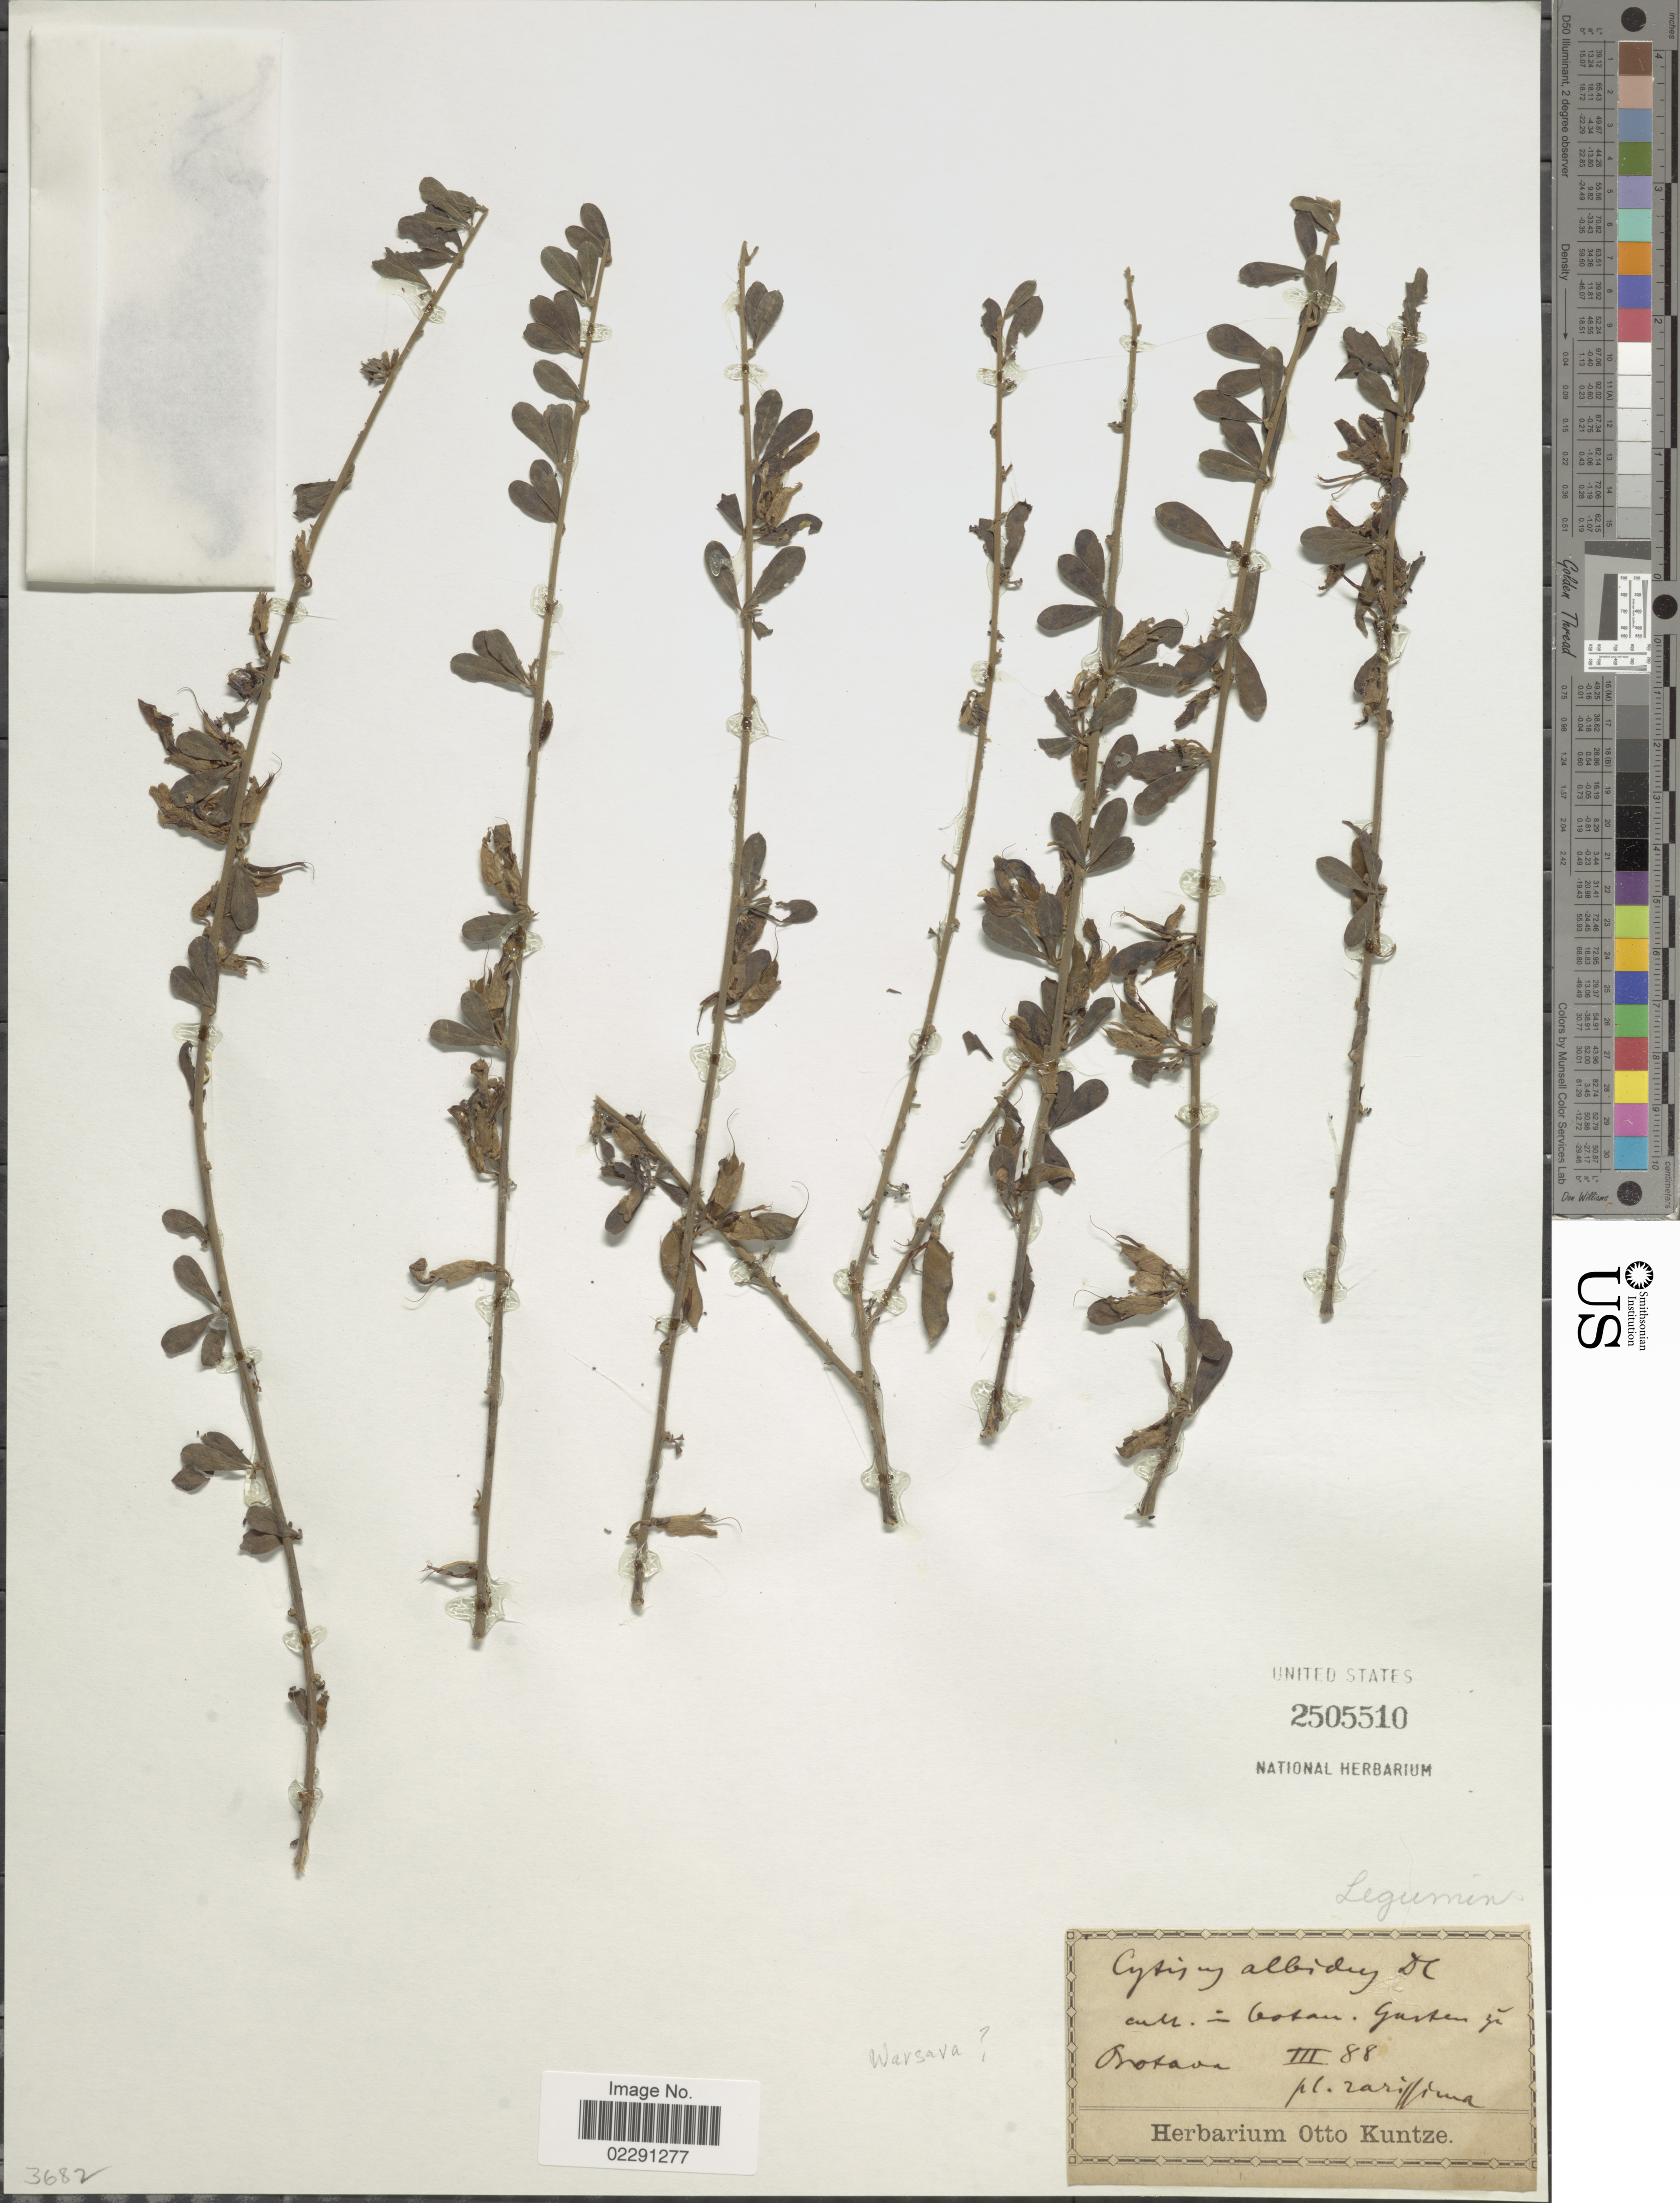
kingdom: Plantae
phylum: Tracheophyta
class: Magnoliopsida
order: Fabales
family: Fabaceae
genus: Cytisus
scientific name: Cytisus albidus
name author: DC.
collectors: ex herb. Otto Kuntze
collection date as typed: Transcribed d/m/y: /3/88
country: Spain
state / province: Canarias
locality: Cult. in botan. Garten in Orotava.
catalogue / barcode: US 2505510